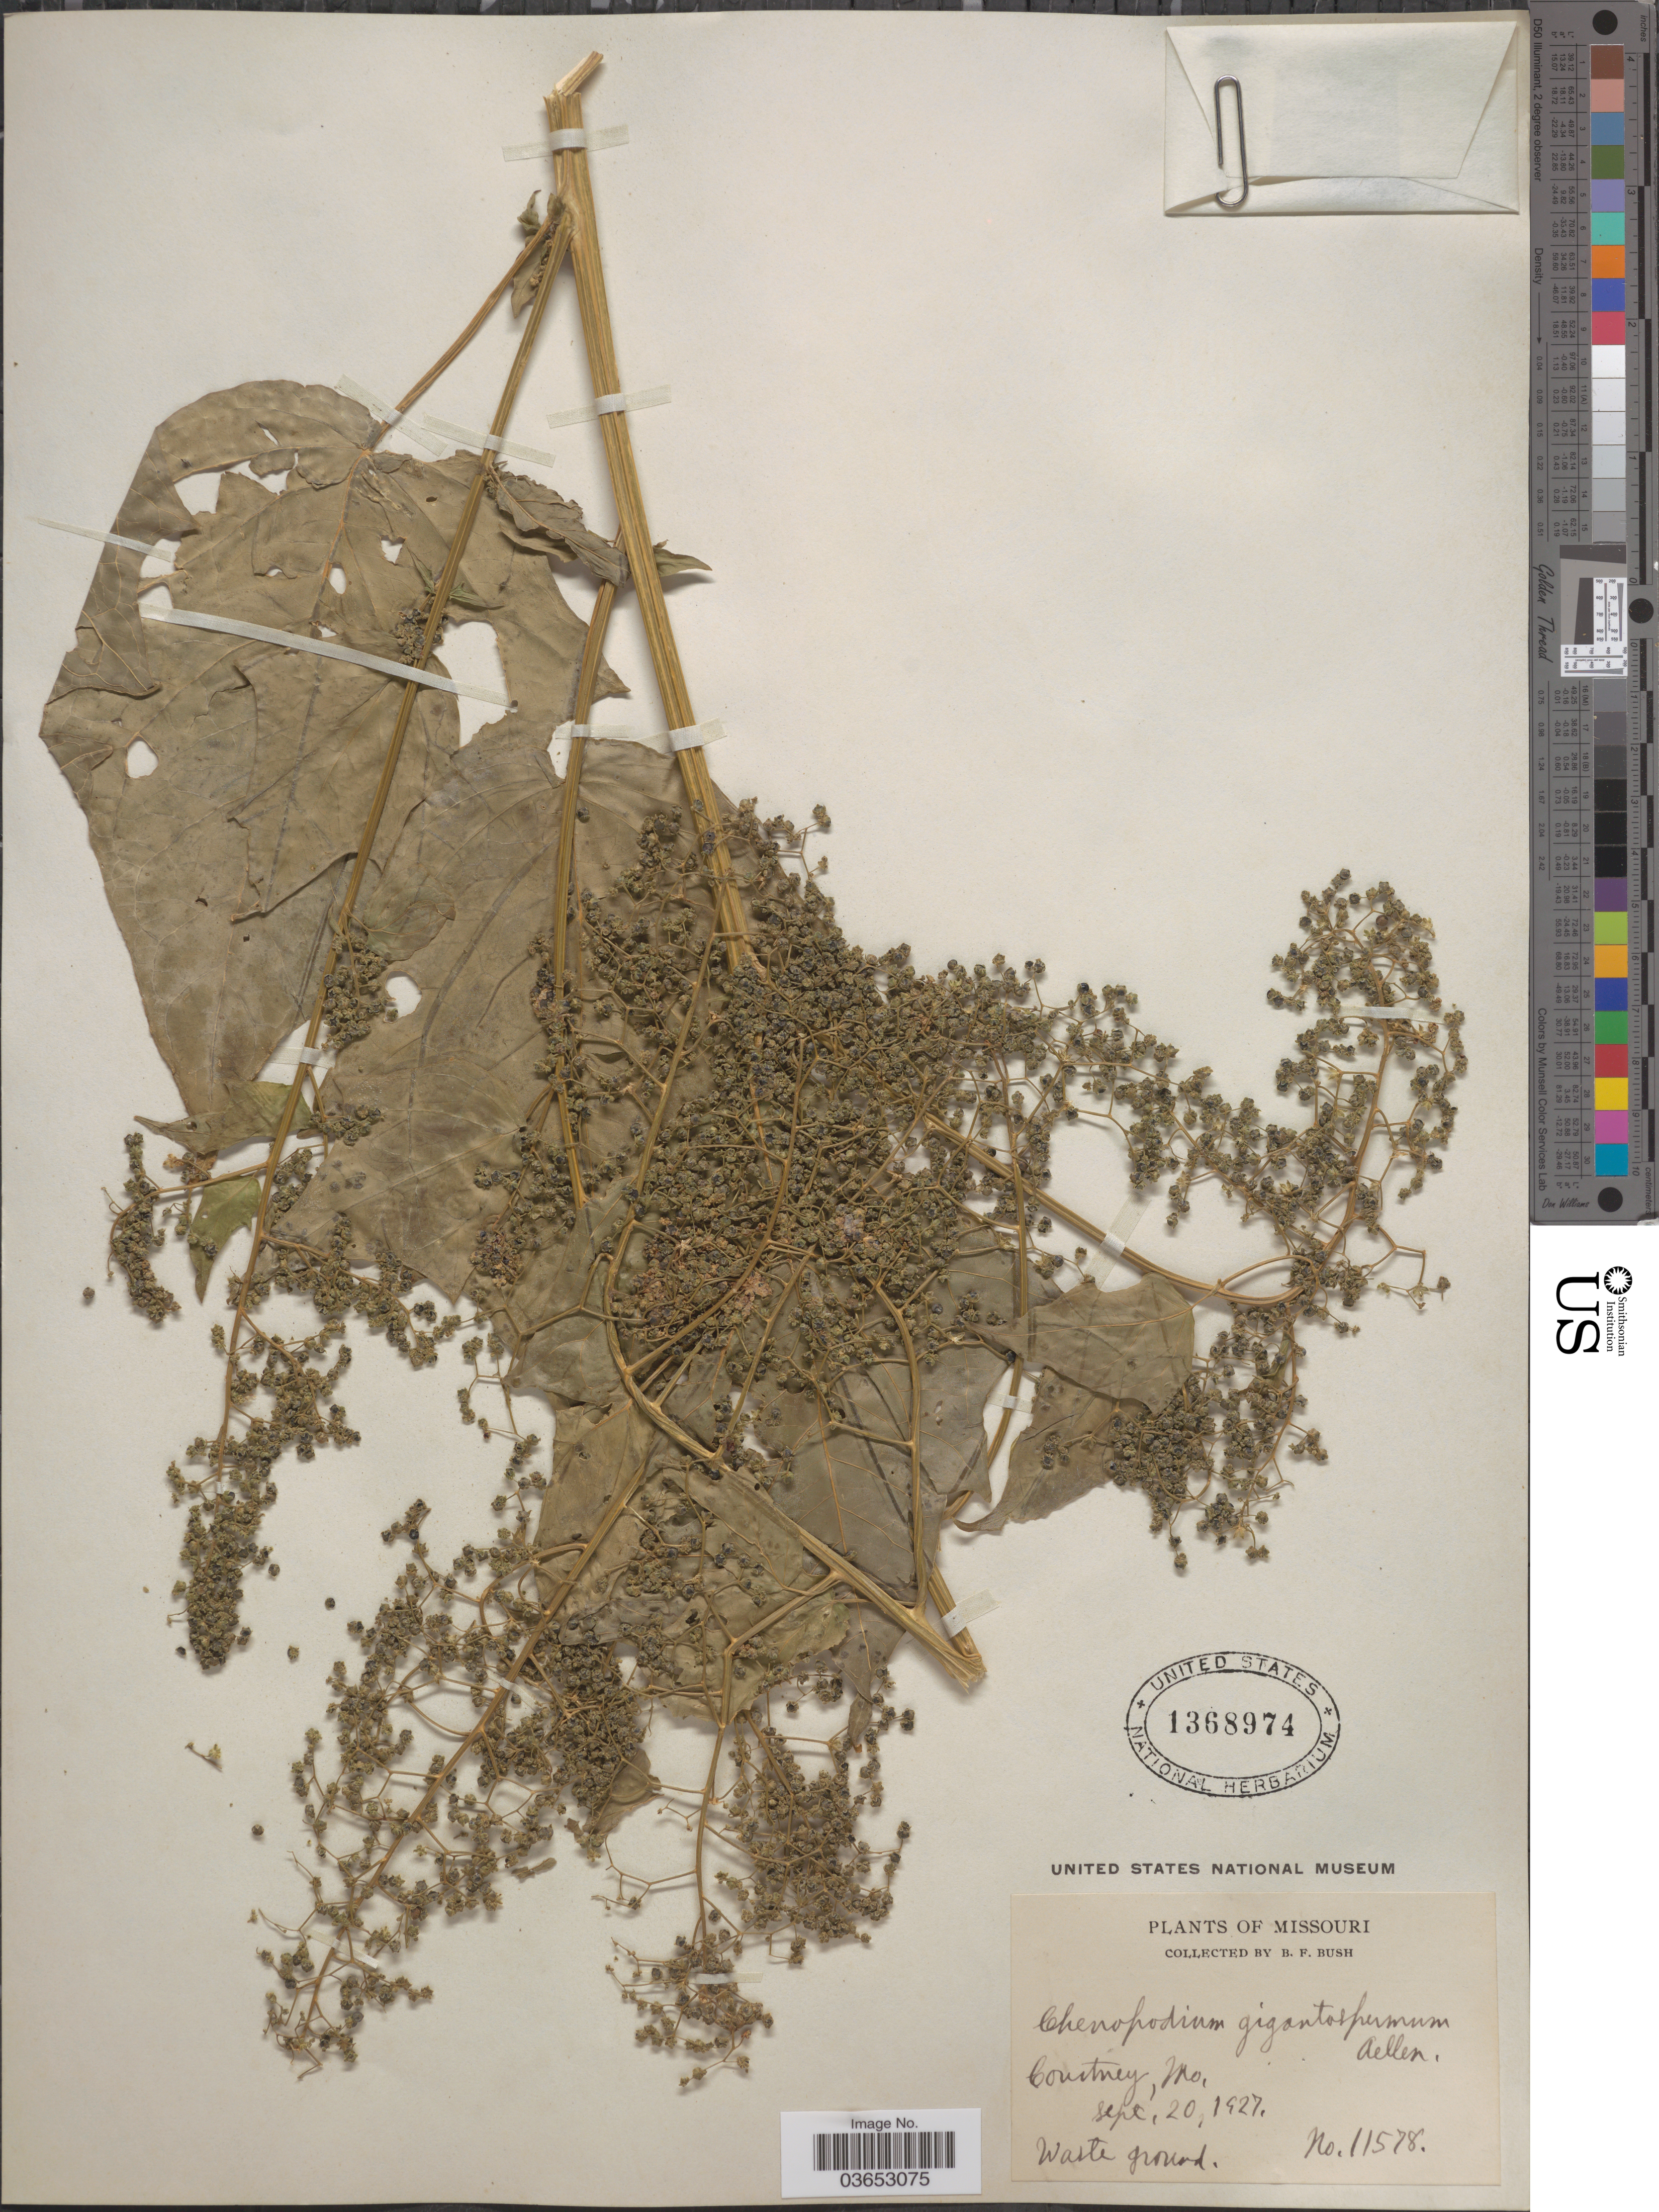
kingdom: Plantae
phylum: Tracheophyta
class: Magnoliopsida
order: Caryophyllales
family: Amaranthaceae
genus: Chenopodium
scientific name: Chenopodium gigantospermum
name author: Aellen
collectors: B. F. Bush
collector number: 11578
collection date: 1927-09-20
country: United States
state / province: Missouri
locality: Courtney.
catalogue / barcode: US 1368974